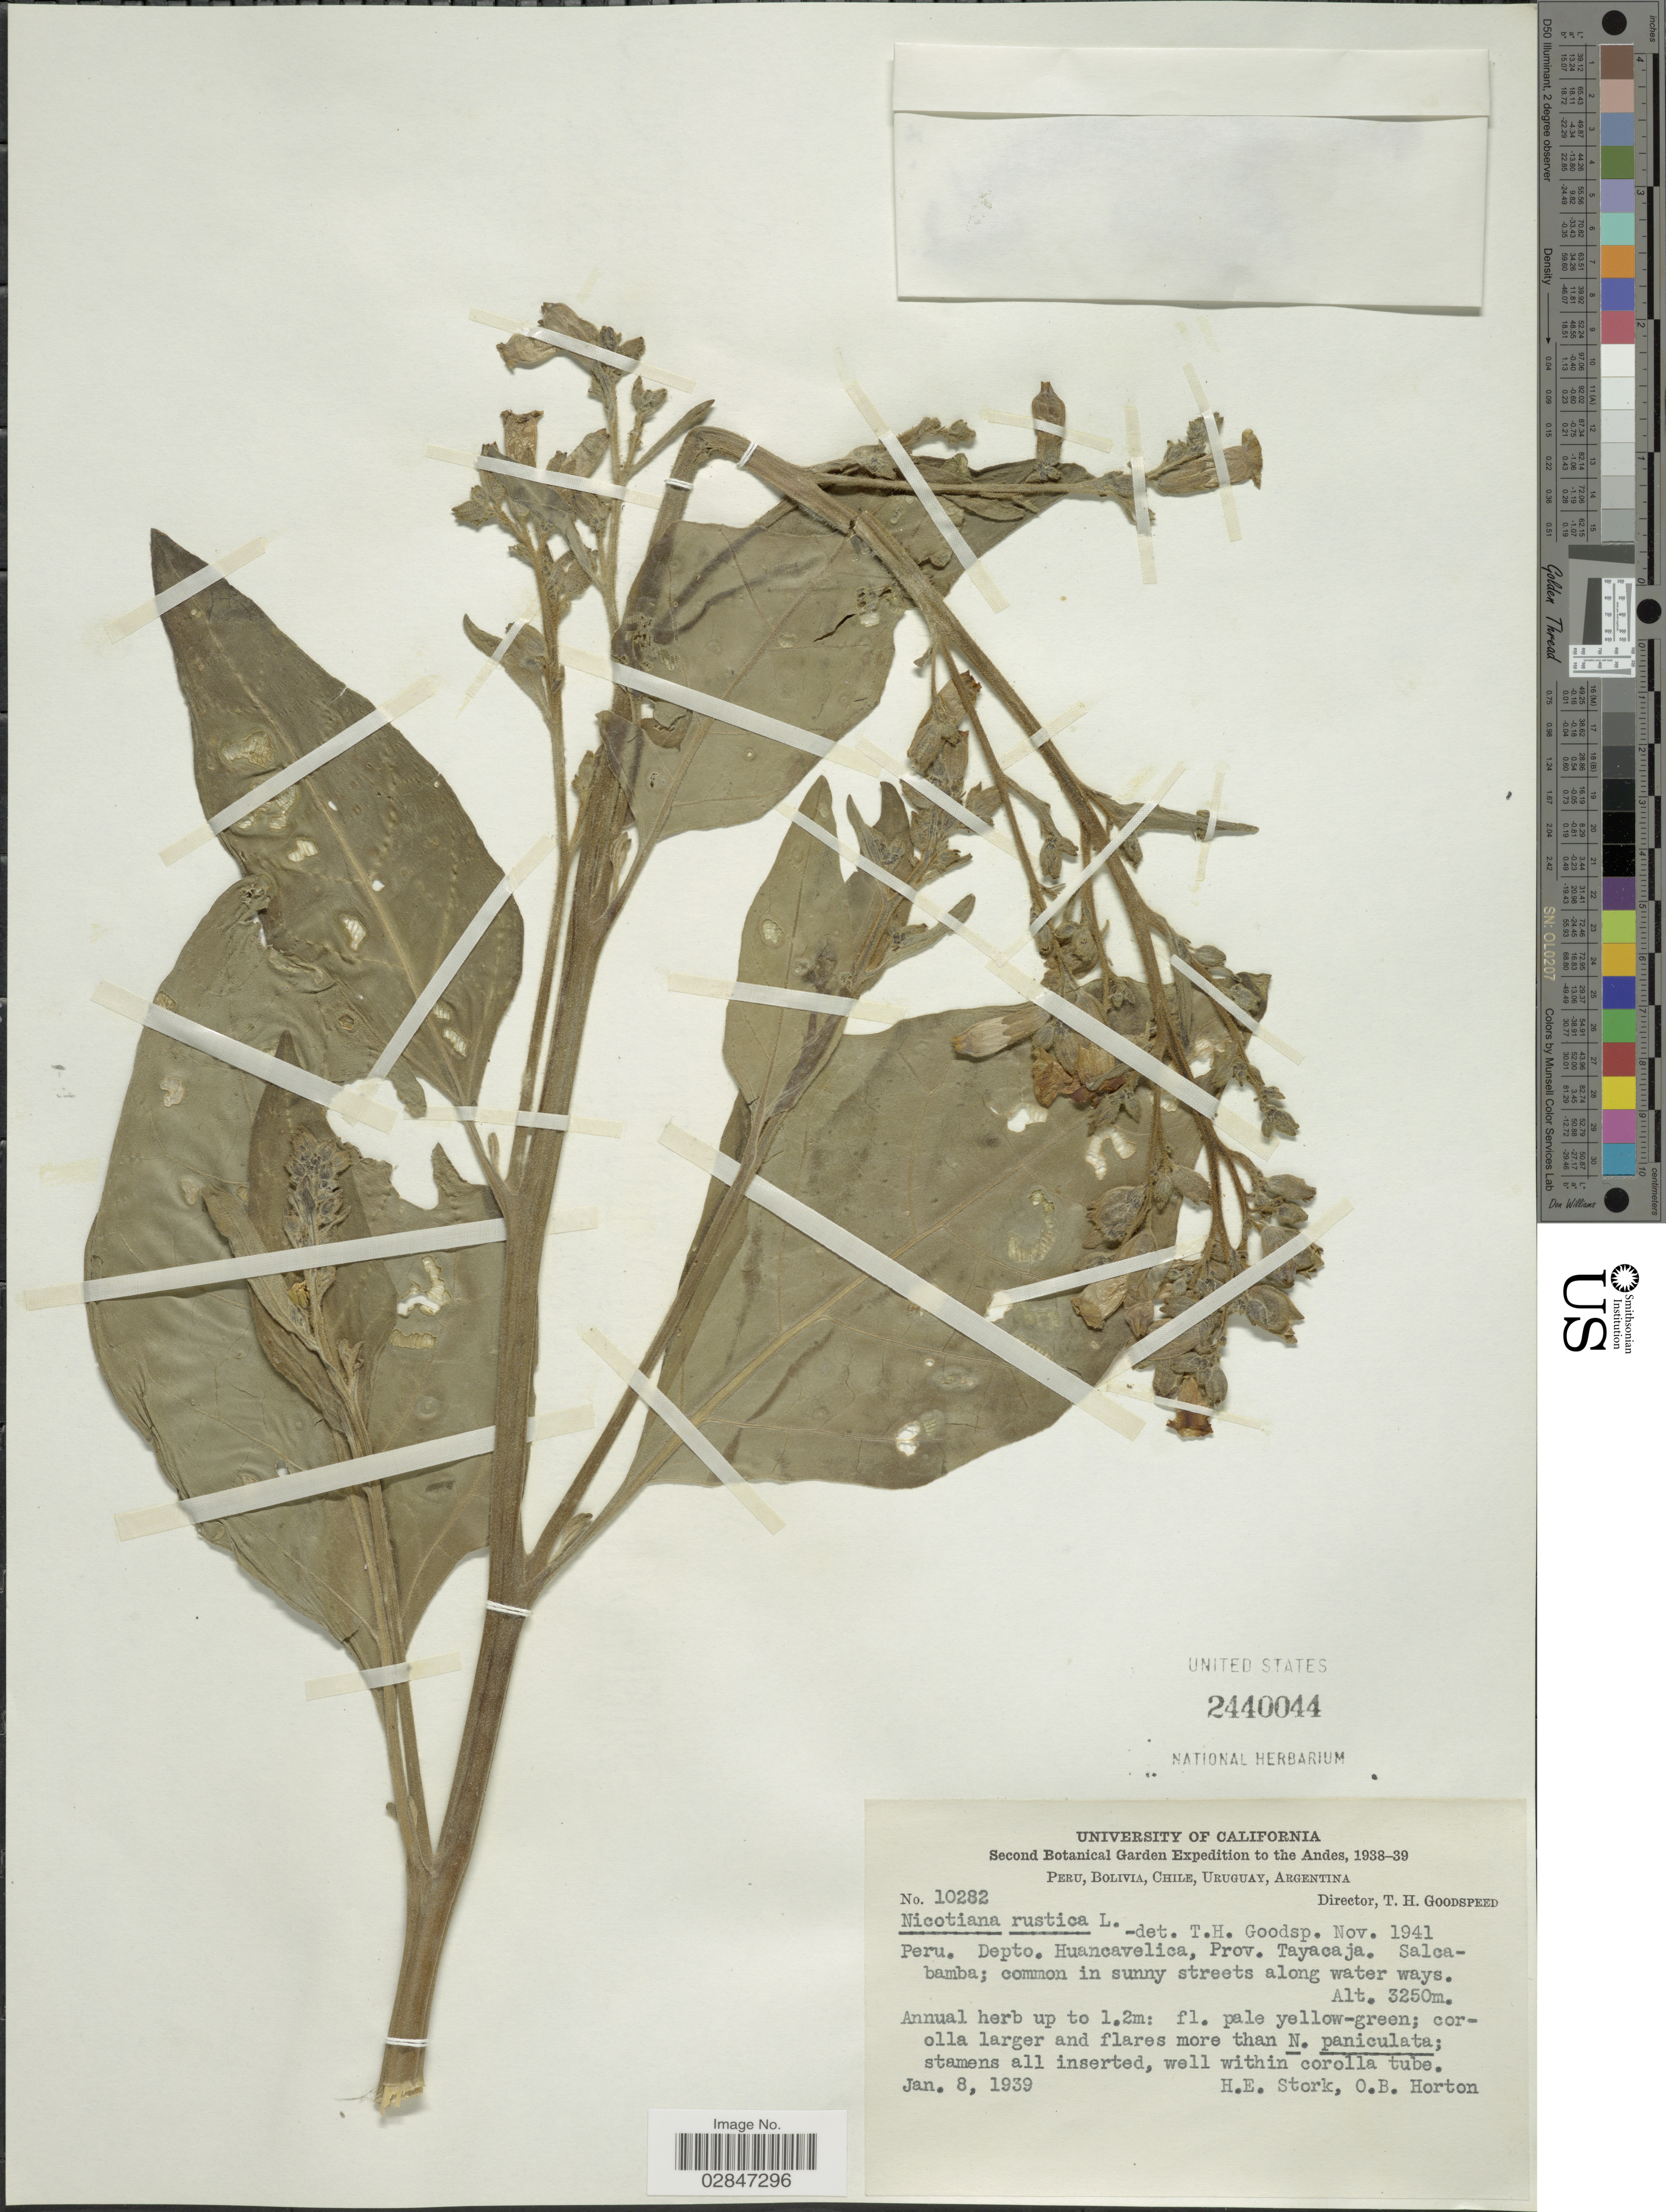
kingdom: Plantae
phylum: Tracheophyta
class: Magnoliopsida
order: Solanales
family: Solanaceae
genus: Nicotiana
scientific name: Nicotiana rustica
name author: L.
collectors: H. E. Stork & O. B. Horton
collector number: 10282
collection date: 1939-01-08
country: Peru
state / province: Huancavelica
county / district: Tayacaja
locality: Depto. Huancavelica, Prov. Tayacaja, Salcabamba, The Andes.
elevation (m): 3250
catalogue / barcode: US 2440044